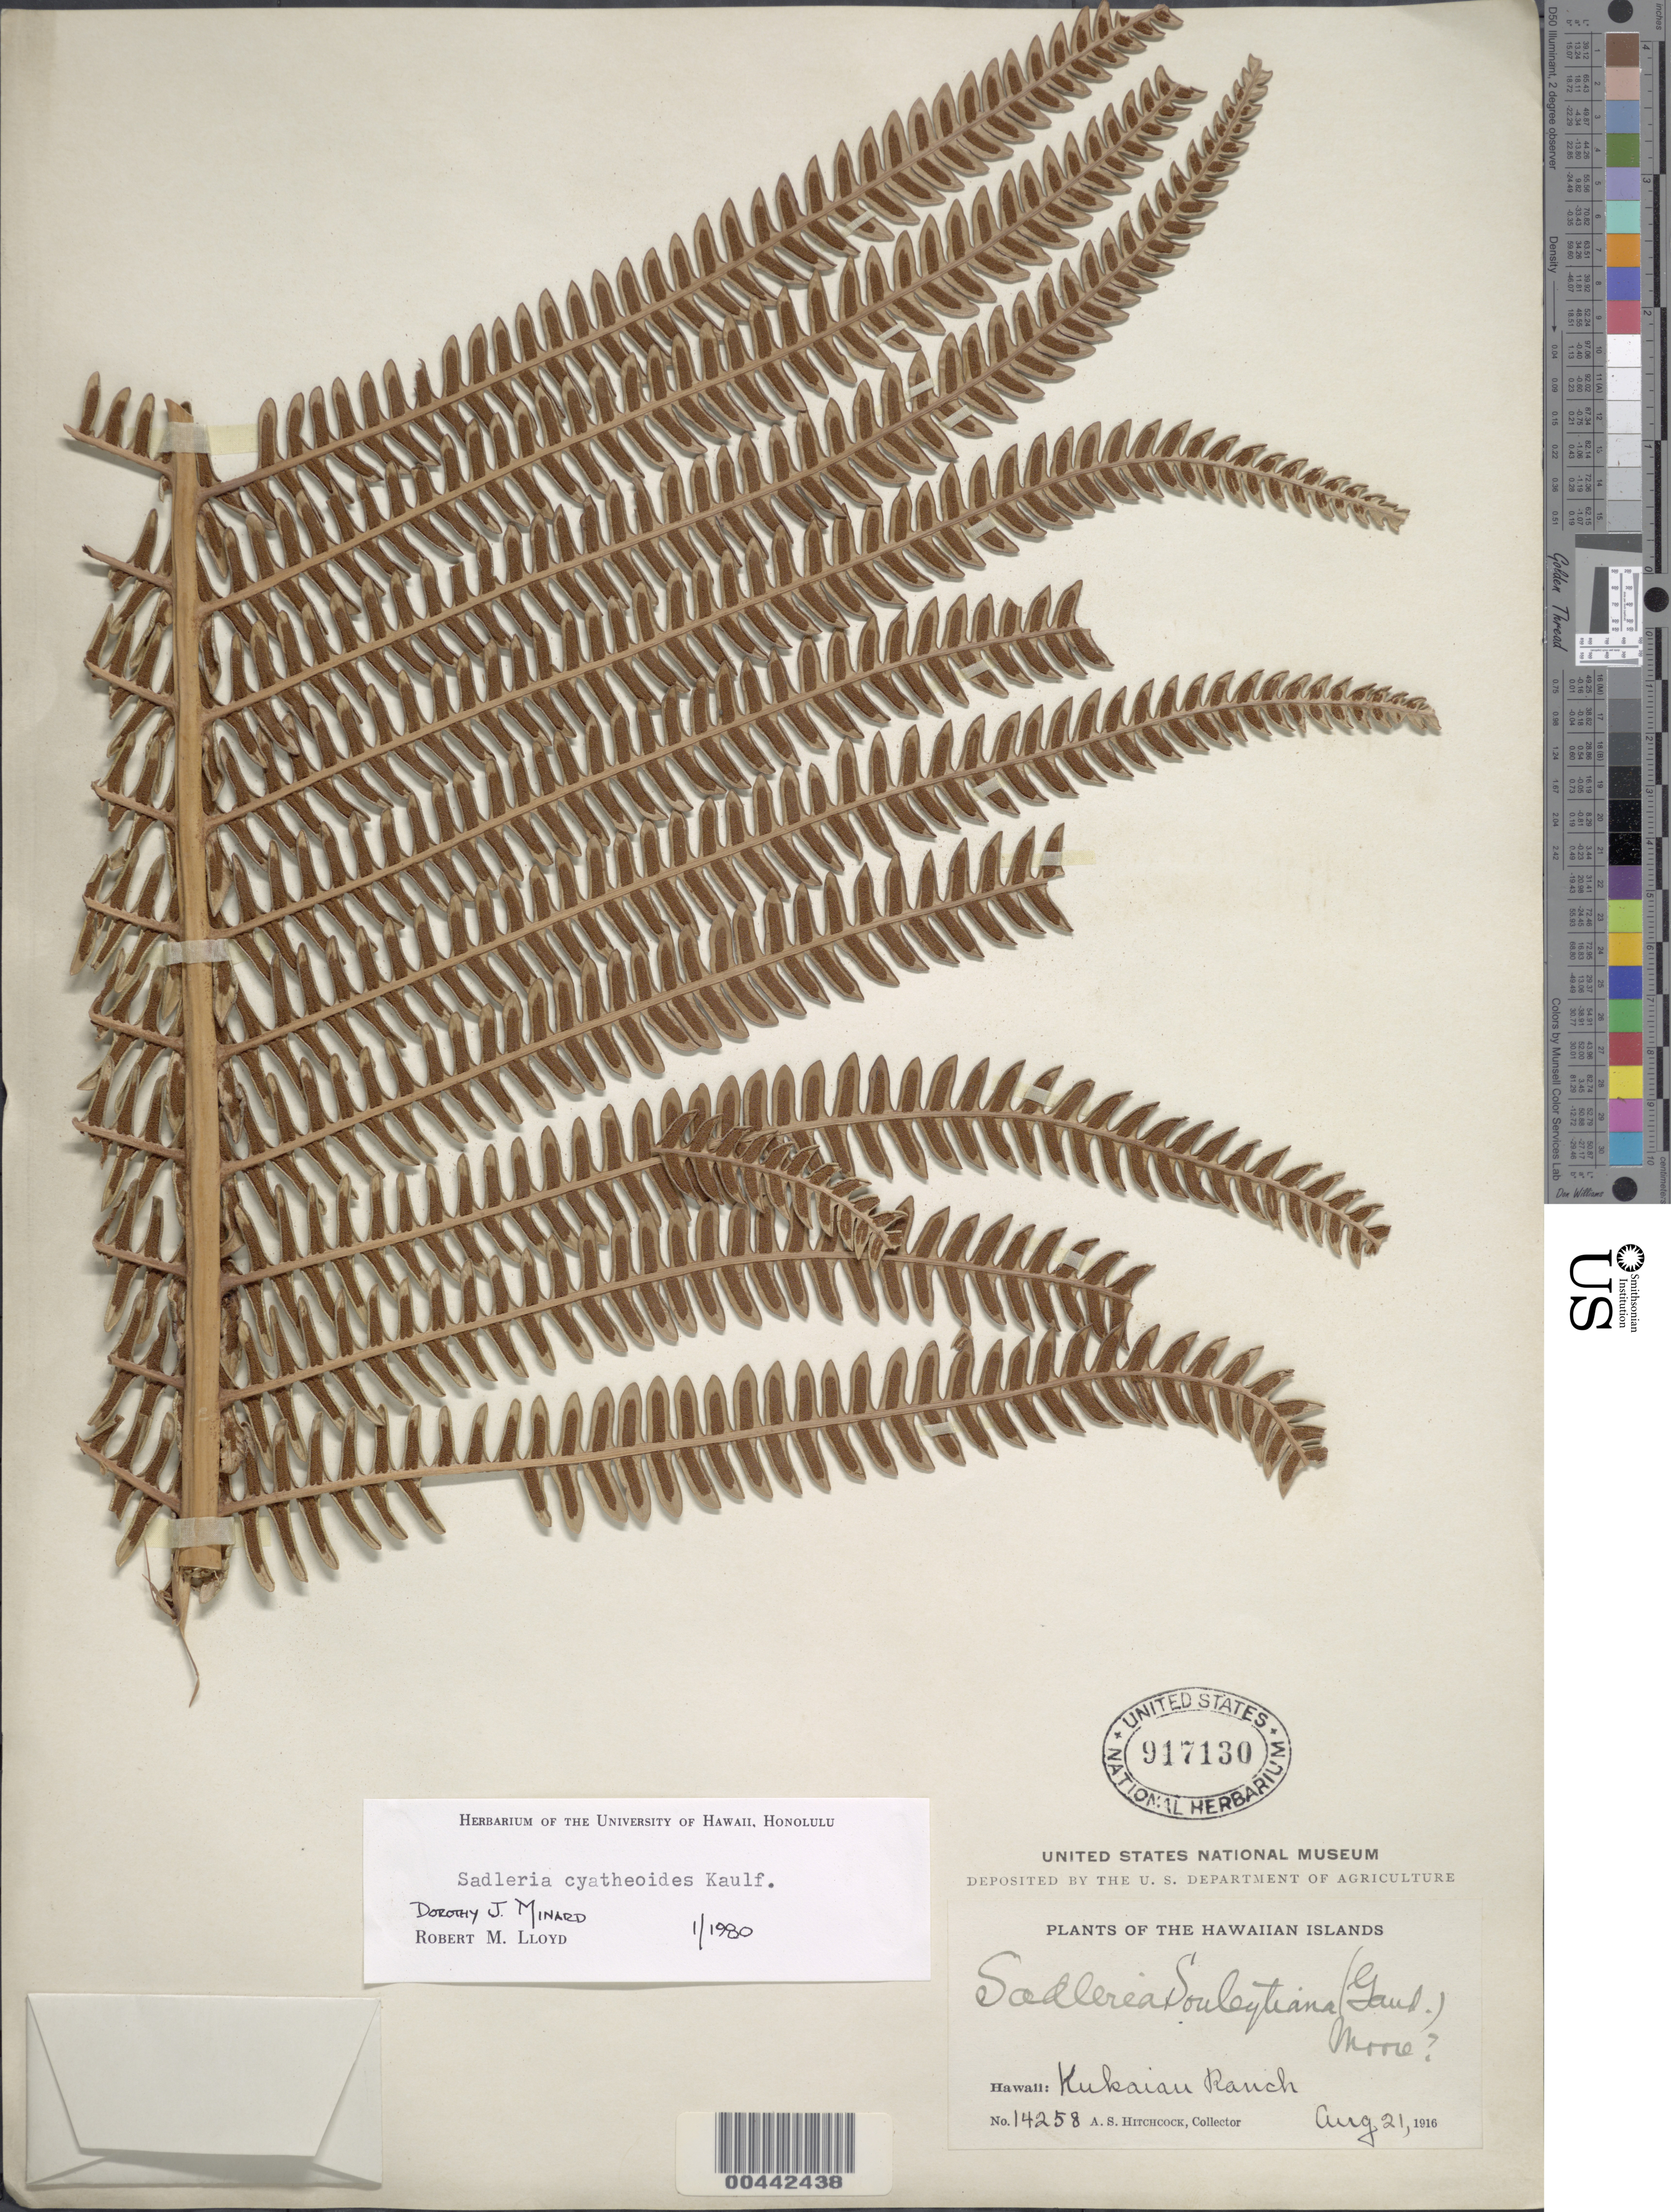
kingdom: Plantae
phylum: Tracheophyta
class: Polypodiopsida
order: Polypodiales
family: Blechnaceae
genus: Sadleria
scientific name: Sadleria cyatheoides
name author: Kaulf.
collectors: A. S. Hitchcock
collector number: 14258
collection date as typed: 21 Aug 1916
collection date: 1916-08-21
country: United States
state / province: Hawaii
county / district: Hawaii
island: Hawaii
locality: Kukaiau Ranch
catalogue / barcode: US 917130